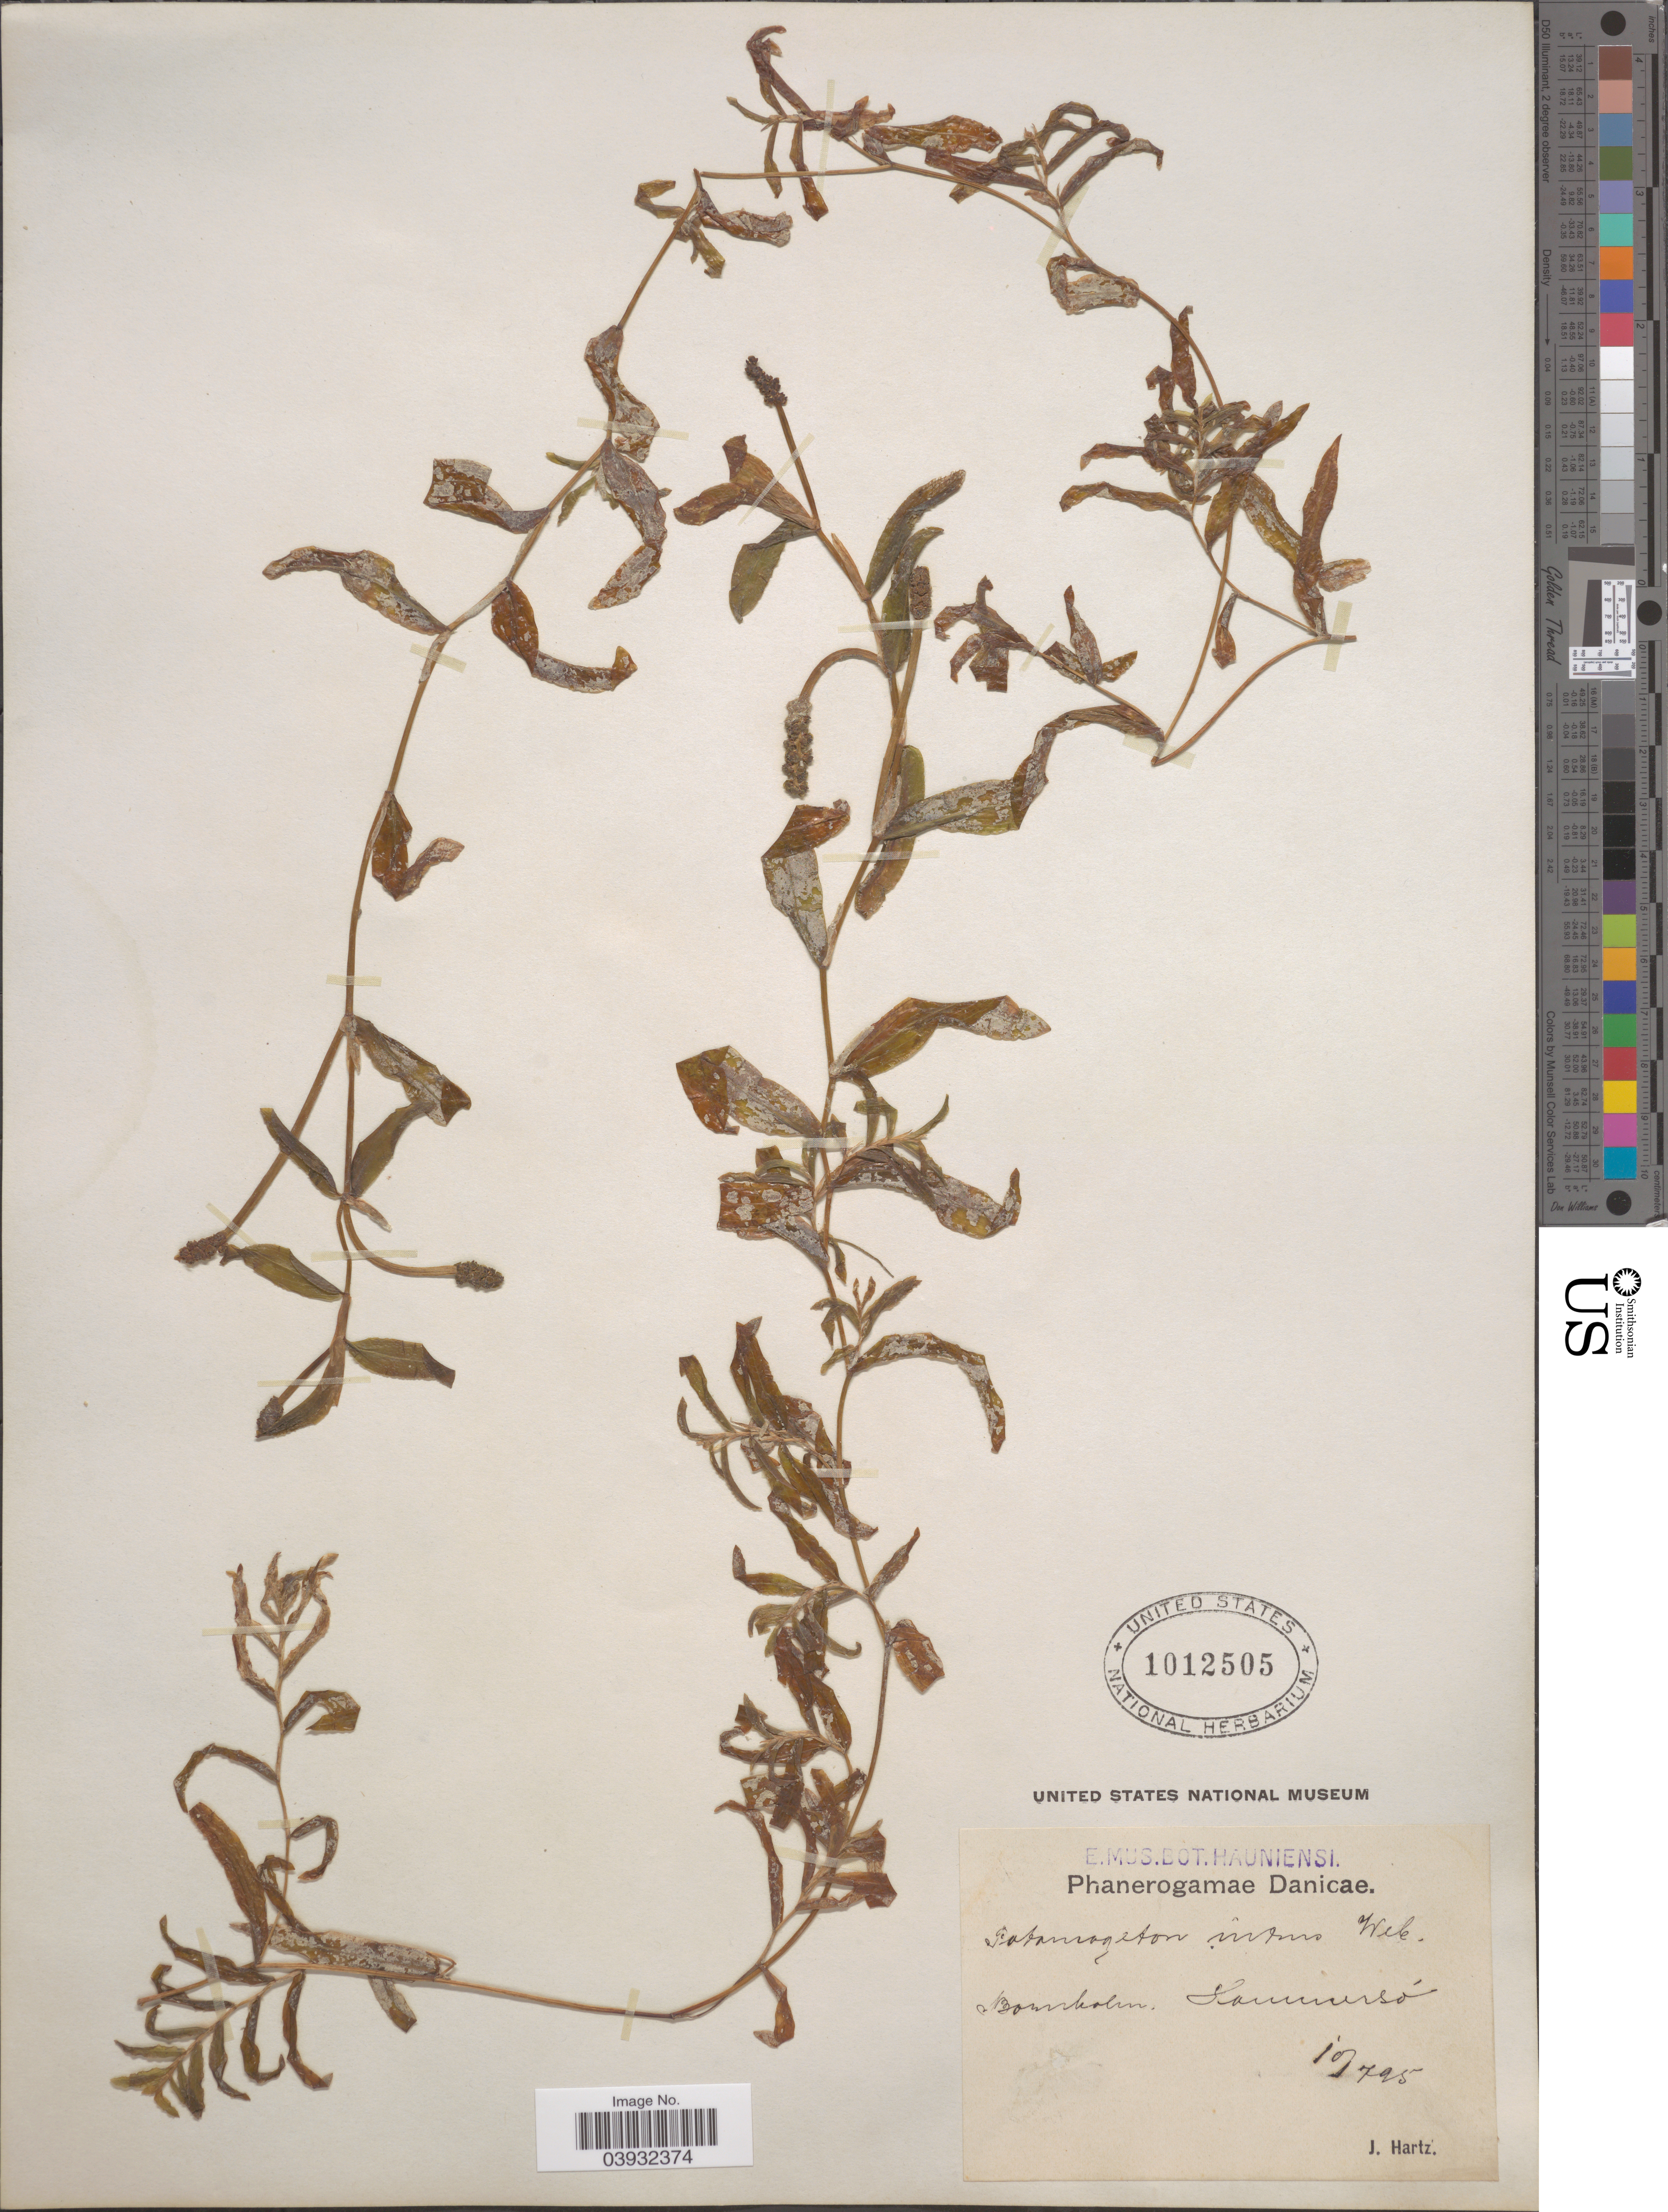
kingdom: Plantae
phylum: Tracheophyta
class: Liliopsida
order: Alismatales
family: Potamogetonaceae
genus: Potamogeton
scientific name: Potamogeton nitens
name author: Willd. ex Cham. & Schltdl.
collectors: J. Hartz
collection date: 1795-10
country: Denmark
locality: Danicae. Bornholm. Hammersø.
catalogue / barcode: US 1012505